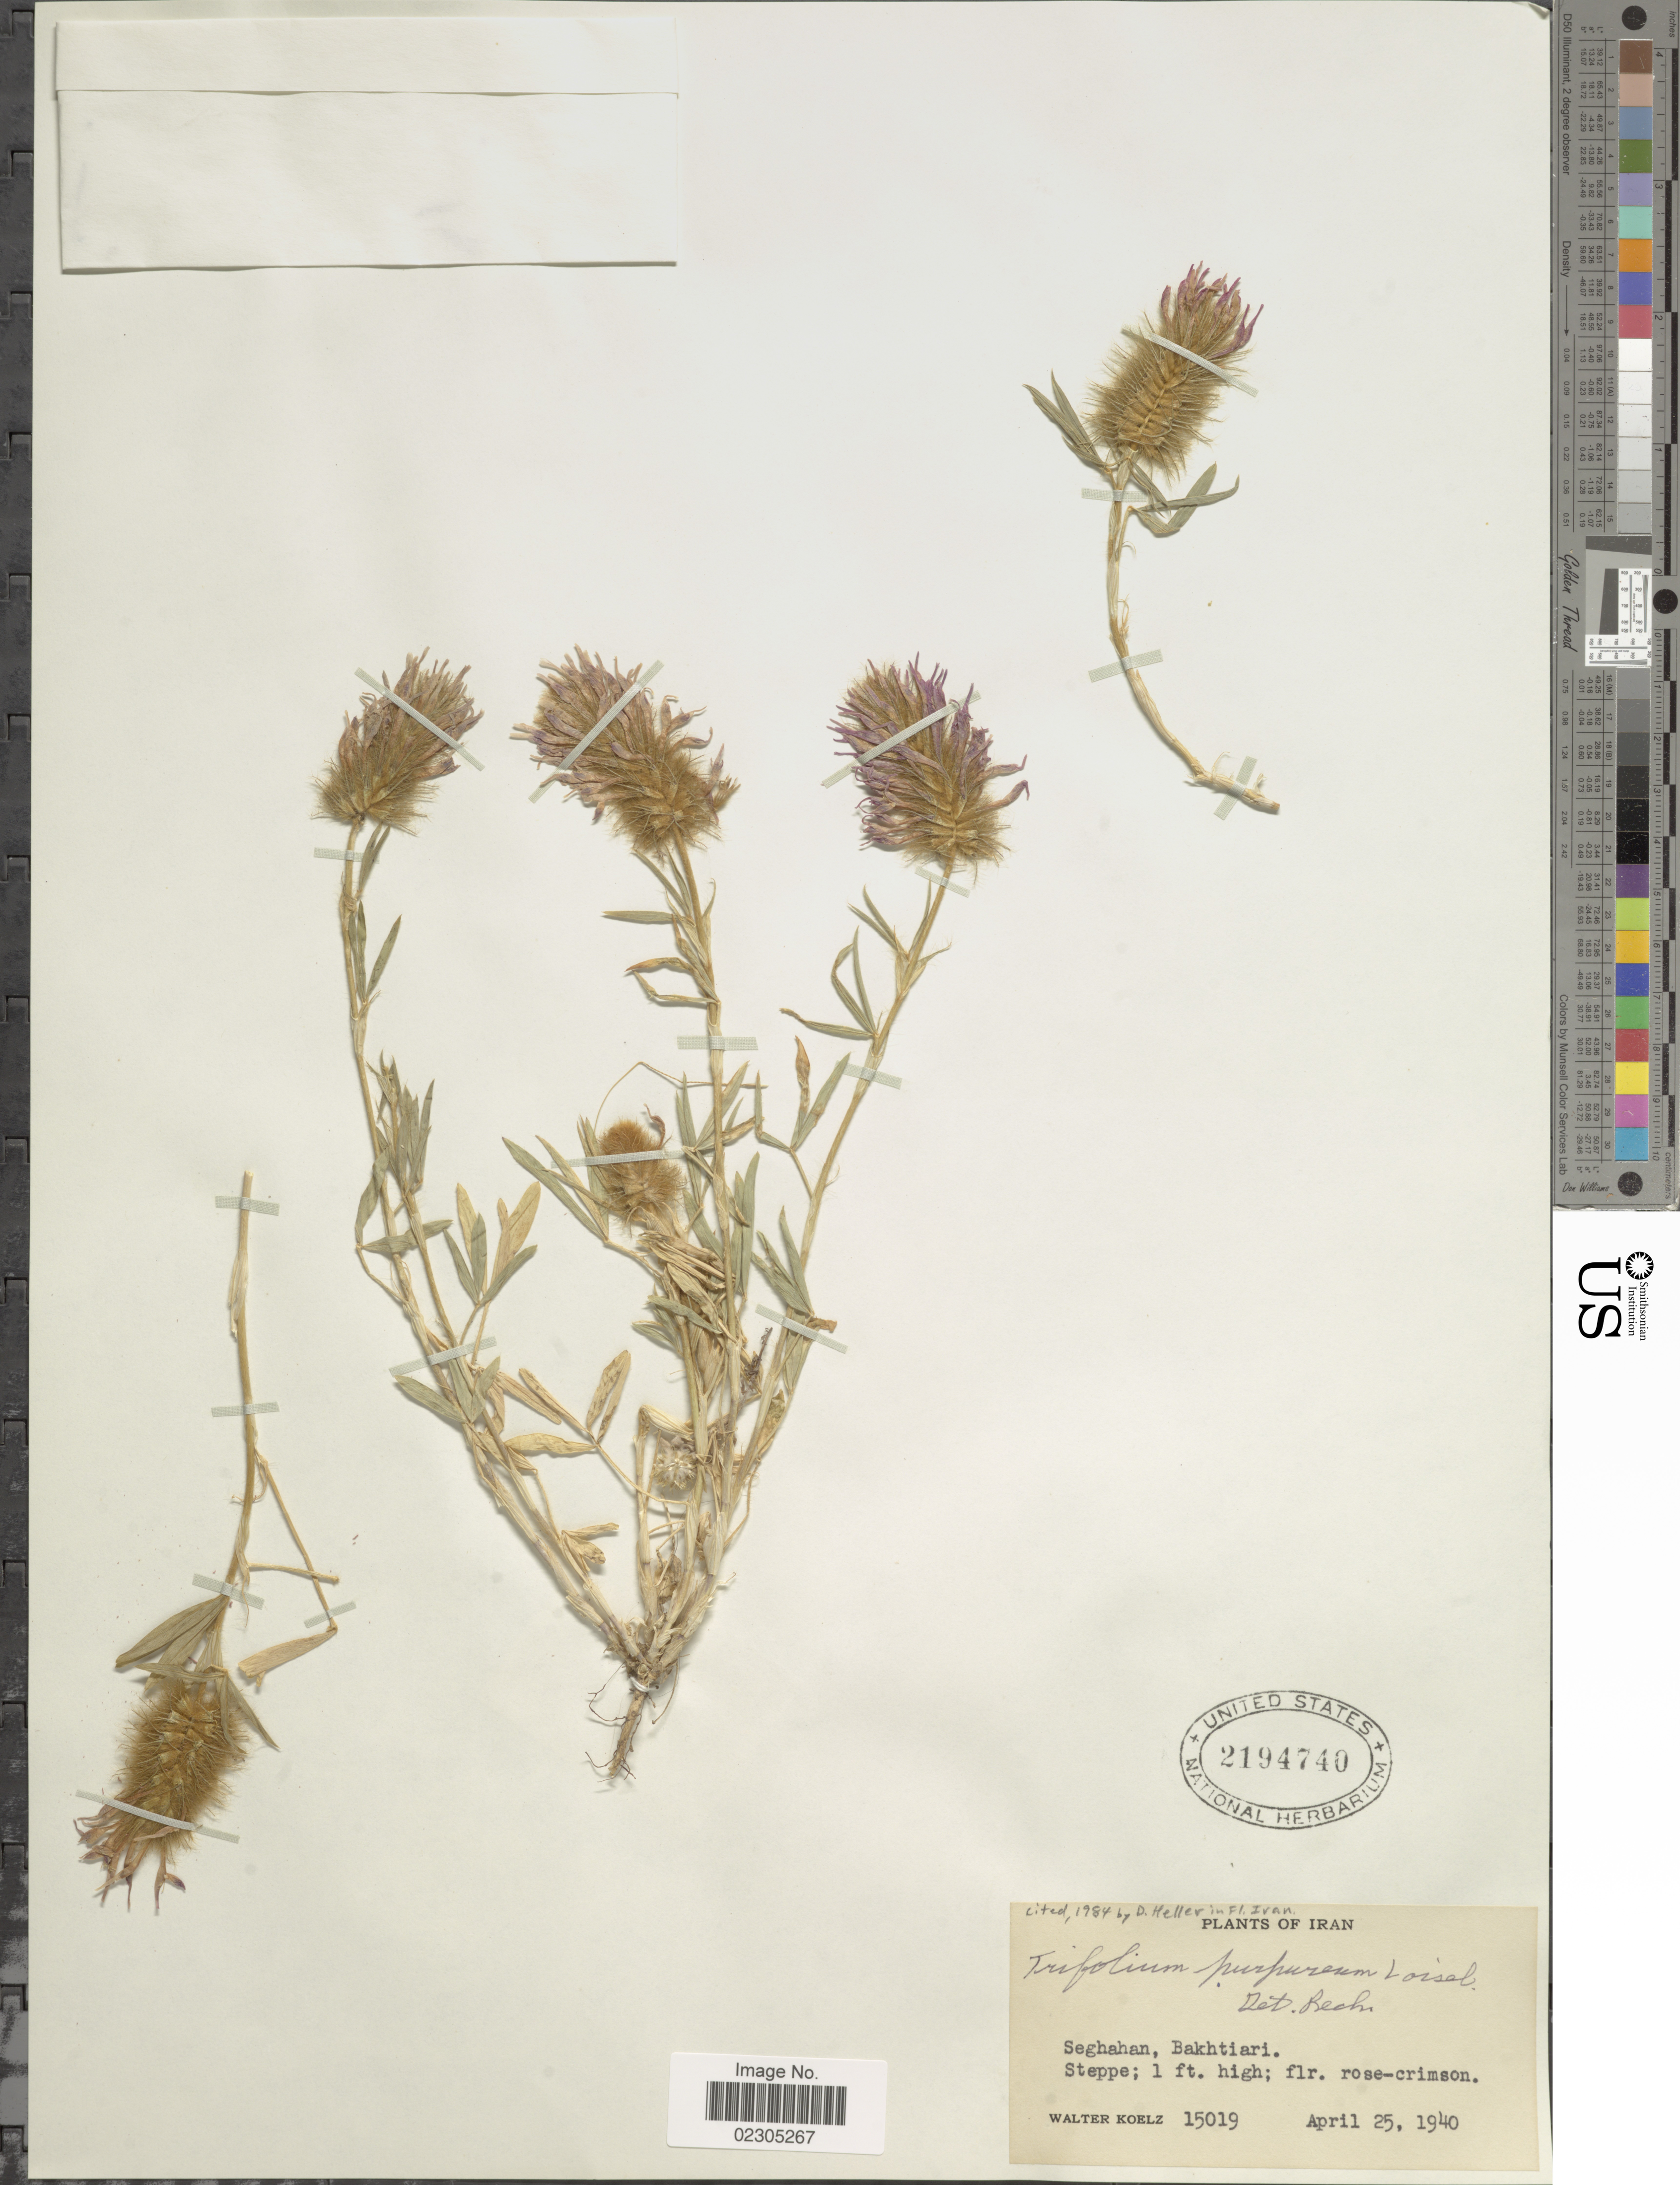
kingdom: Plantae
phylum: Tracheophyta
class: Magnoliopsida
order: Fabales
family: Fabaceae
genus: Trifolium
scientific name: Trifolium purpureum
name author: Loisel.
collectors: W. N. Koelz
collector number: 15019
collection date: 1940-04-25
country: Iran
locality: Seghahan, Bakhtiari.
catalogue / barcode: US 2194740